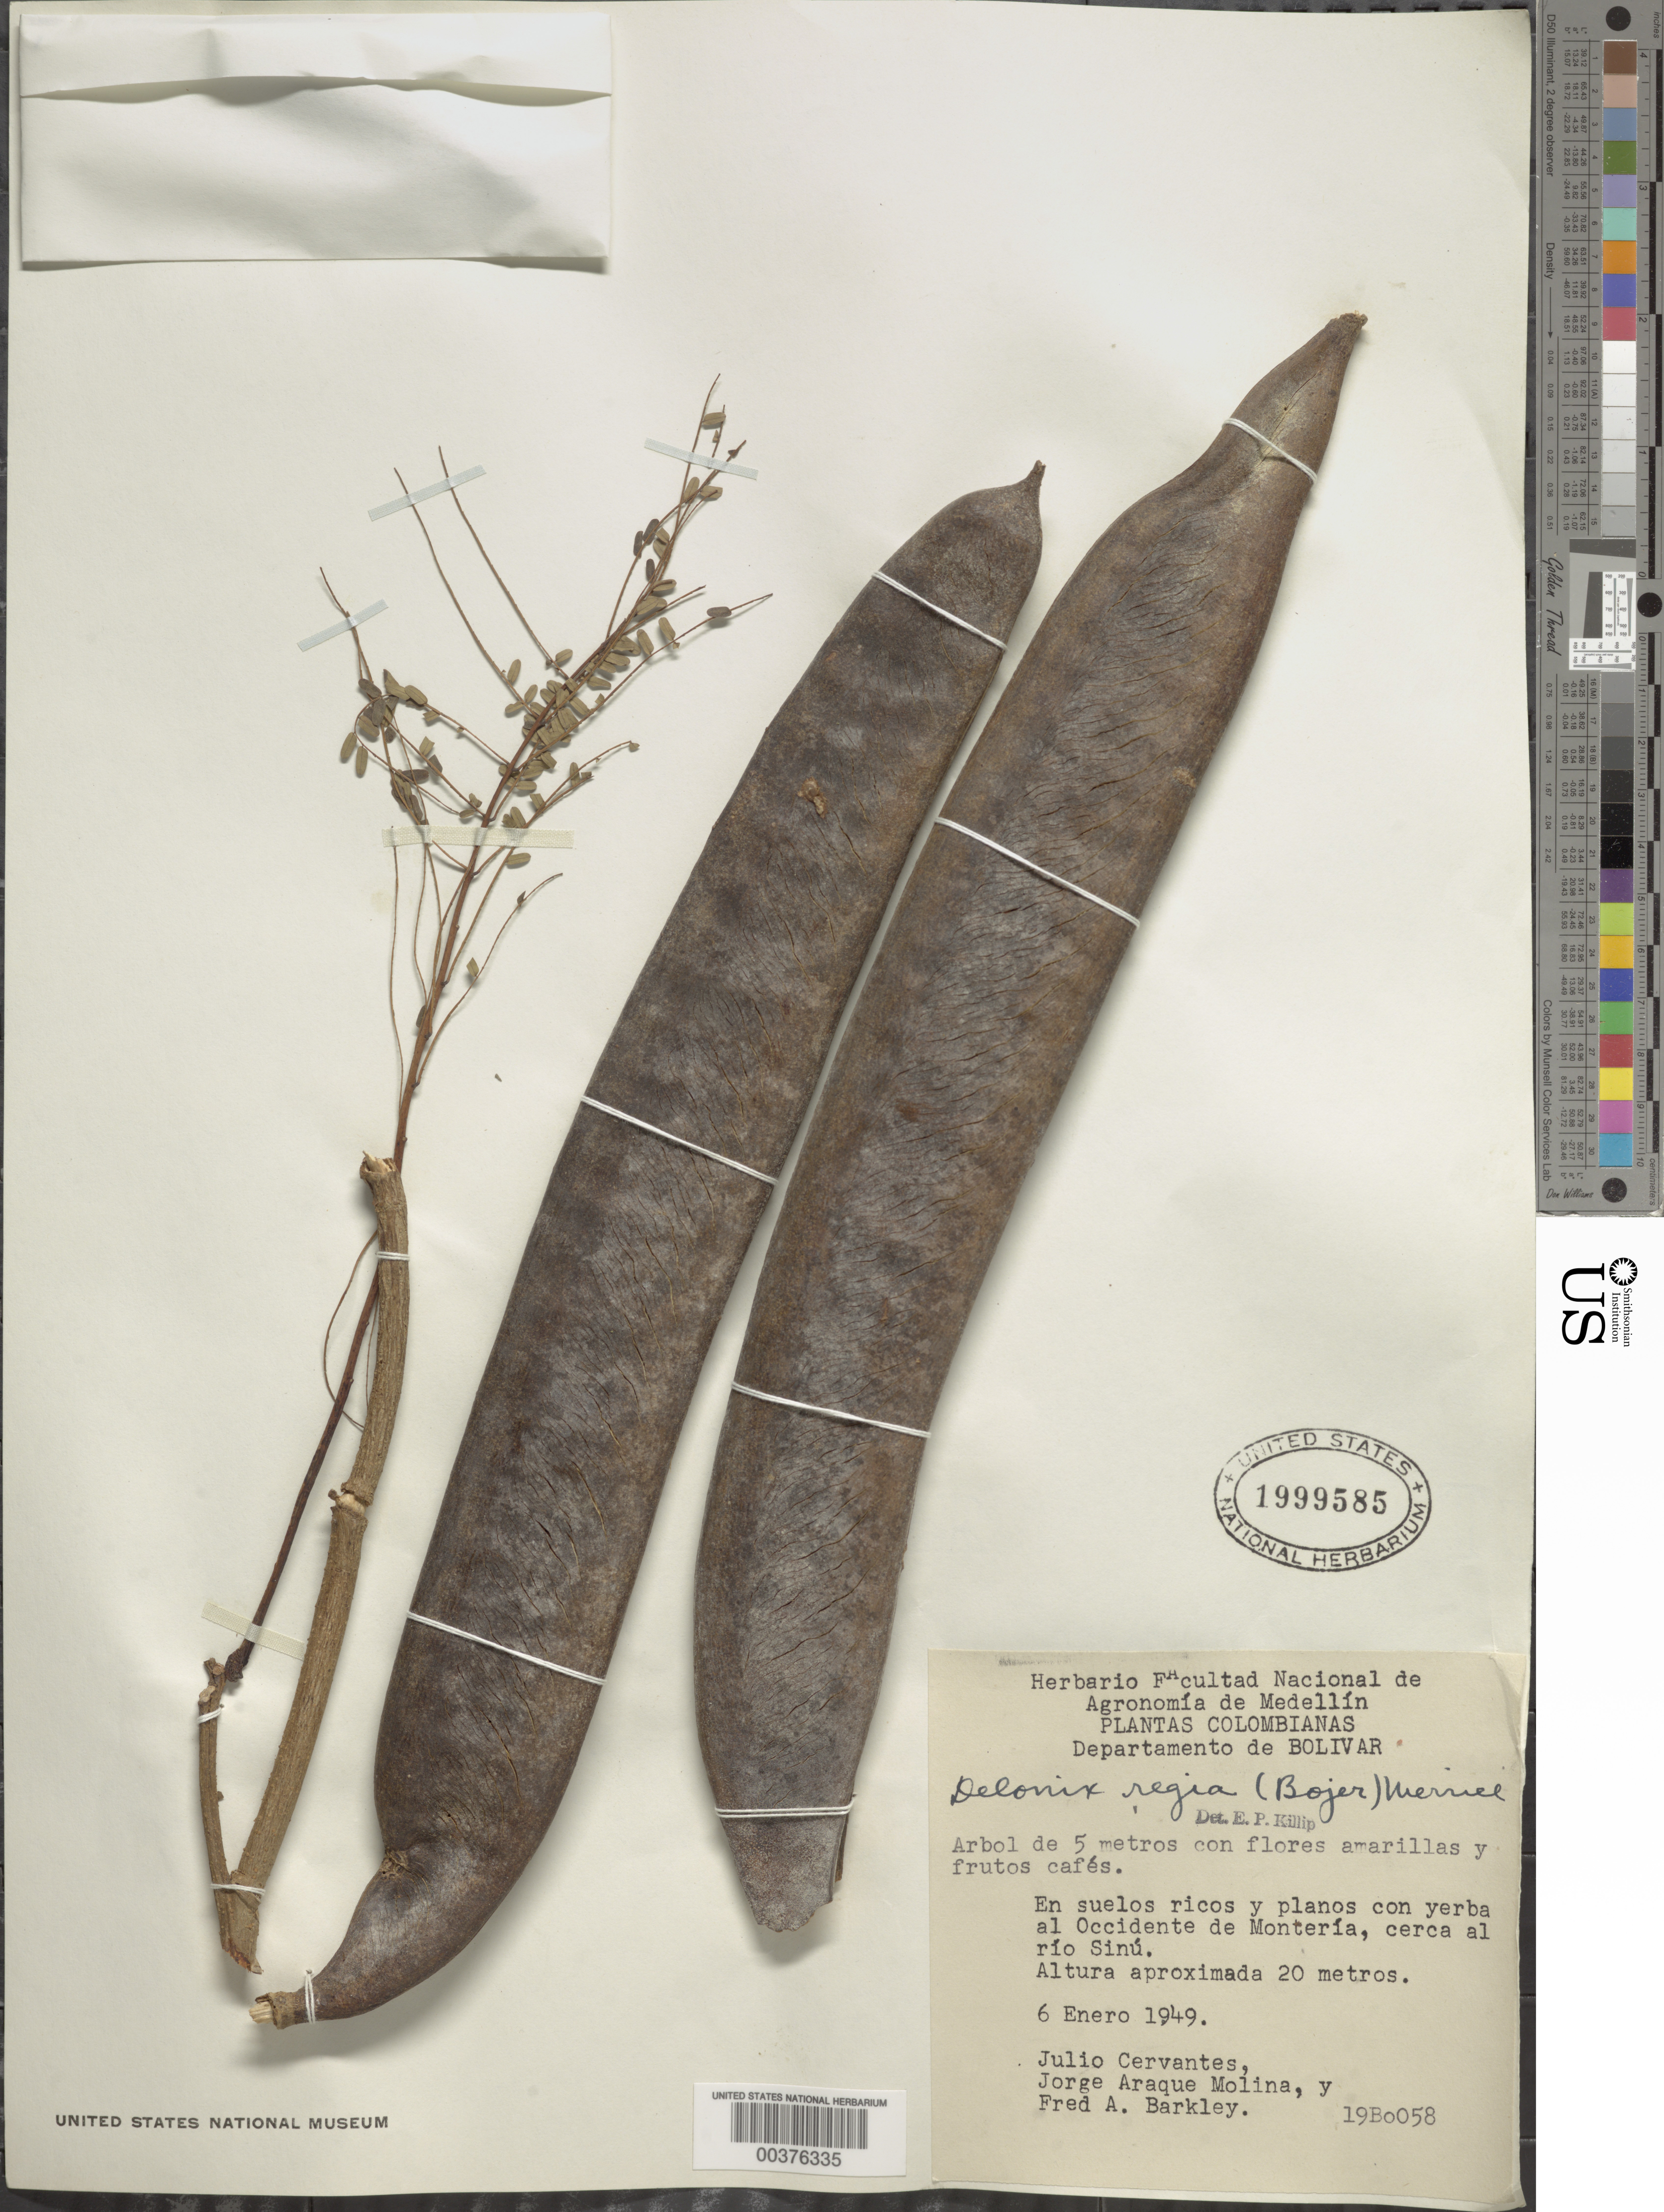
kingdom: Plantae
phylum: Tracheophyta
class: Magnoliopsida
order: Fabales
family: Fabaceae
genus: Delonix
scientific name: Delonix regia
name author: (Bojer ex Hook.) Raf.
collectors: J. Cervantes, J. Araque Molina & F. A. Barkley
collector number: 19bo058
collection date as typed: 06 Jan 1949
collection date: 1949-01-06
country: Colombia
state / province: Bolívar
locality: Al occidente de Monteria, Cerca al Rio Sinu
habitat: En suelos ricos y planos con yerba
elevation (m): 20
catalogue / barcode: US 1999585